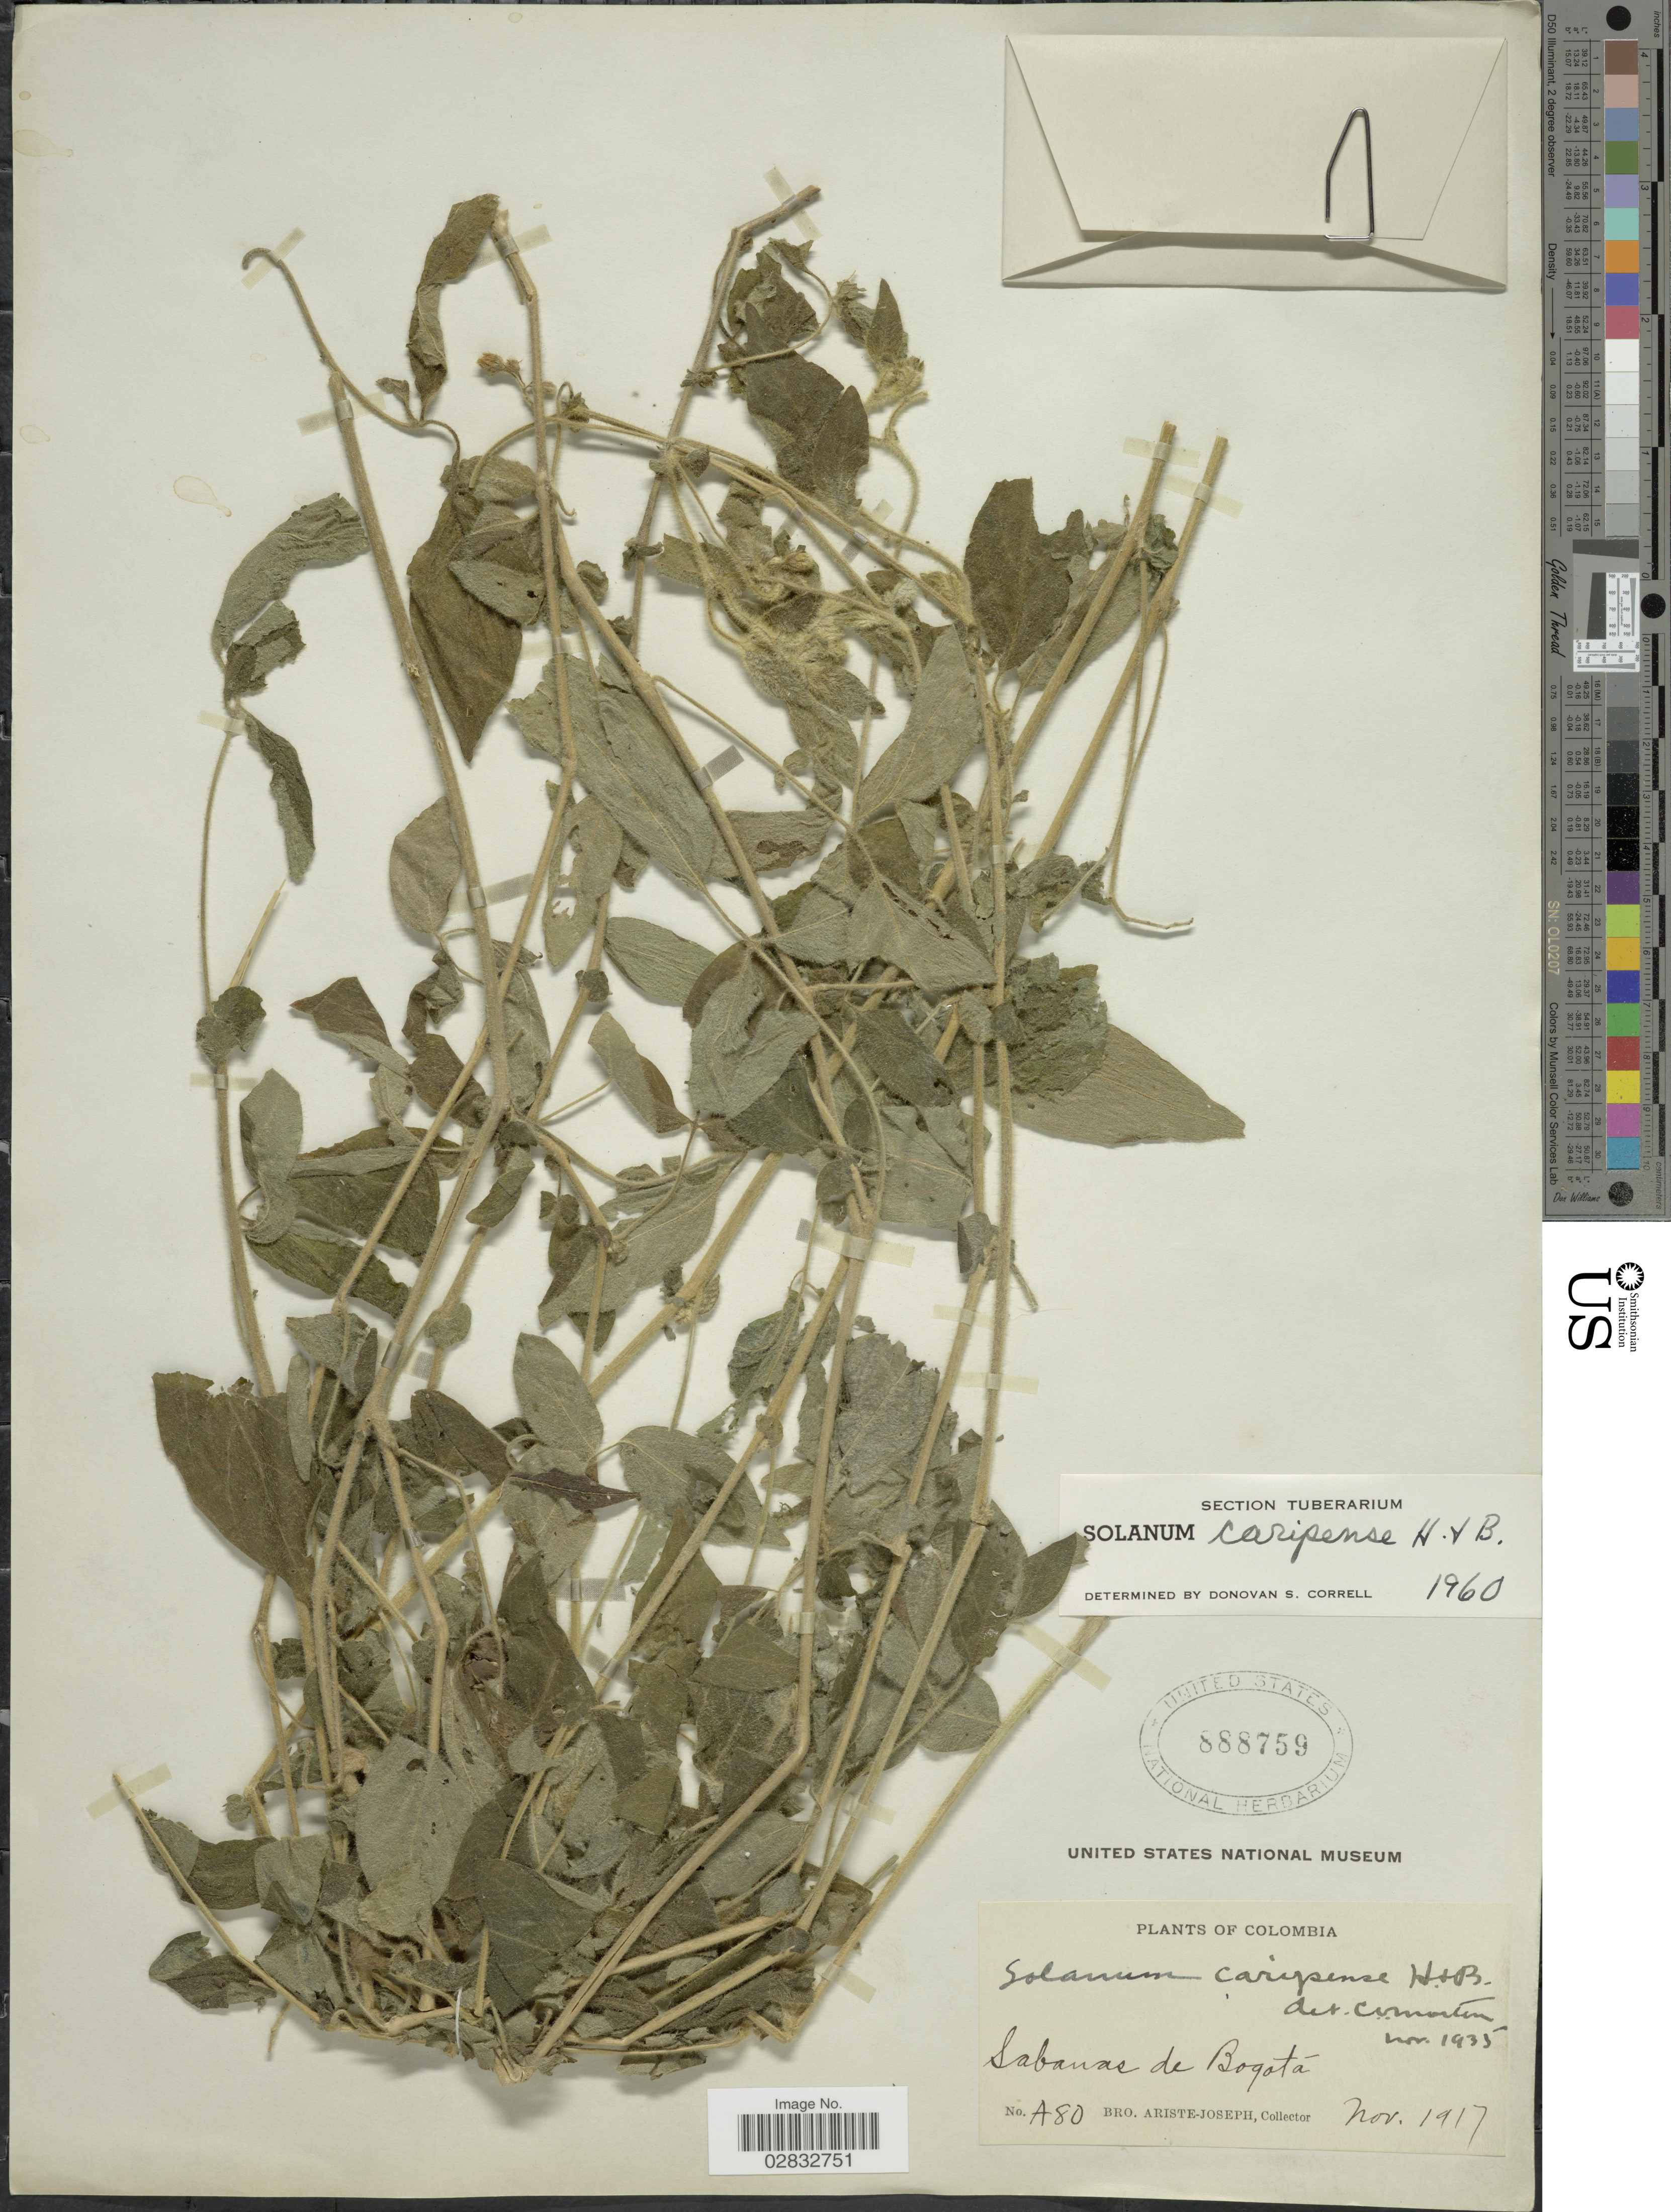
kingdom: Plantae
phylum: Tracheophyta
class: Magnoliopsida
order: Solanales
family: Solanaceae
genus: Solanum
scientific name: Solanum caripense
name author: Humb. & Bonpl. ex Dunal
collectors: Bro. Ariste-Joseph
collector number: A80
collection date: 1917-11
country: Colombia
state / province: Bogota D.C.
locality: Sabanas de Bogotá.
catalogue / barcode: US 888759